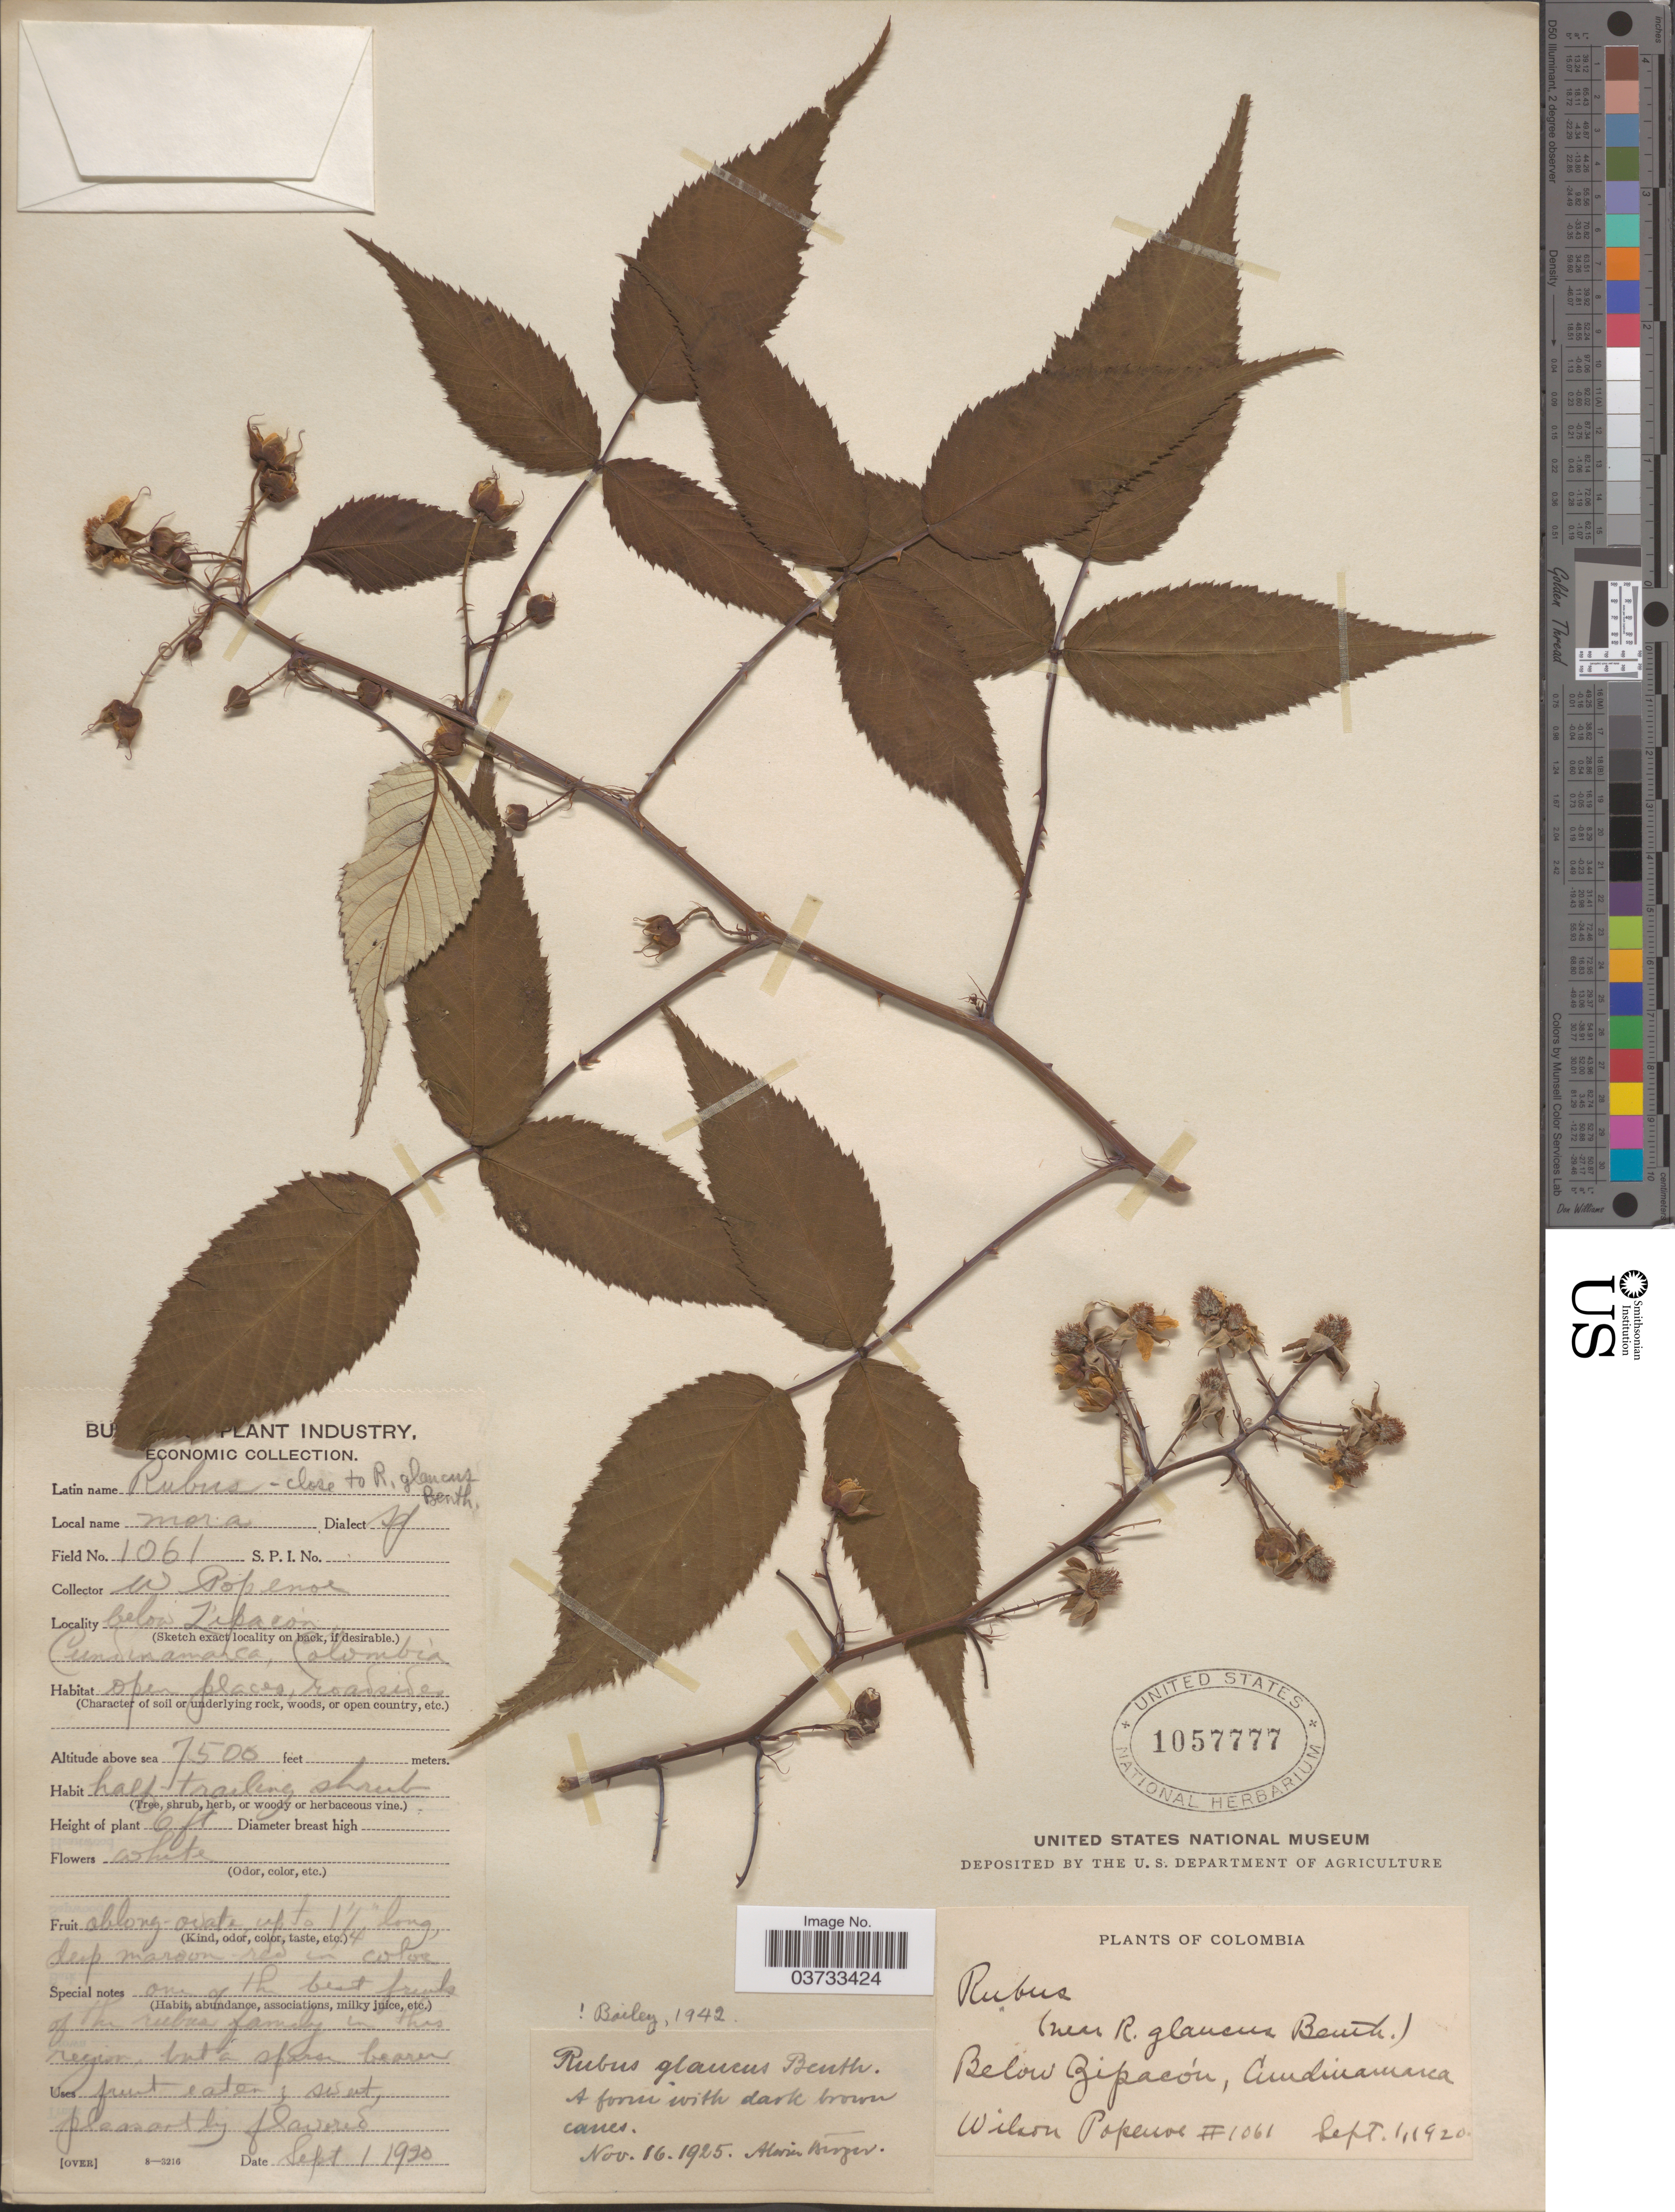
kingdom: Plantae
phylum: Tracheophyta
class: Magnoliopsida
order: Rosales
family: Rosaceae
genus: Rubus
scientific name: Rubus glaucus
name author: Benth.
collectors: F. Popenoe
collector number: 1061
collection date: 1920-09-01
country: Colombia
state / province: Cundinamarca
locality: Below Zipacon.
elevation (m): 2286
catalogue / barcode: US 1057777